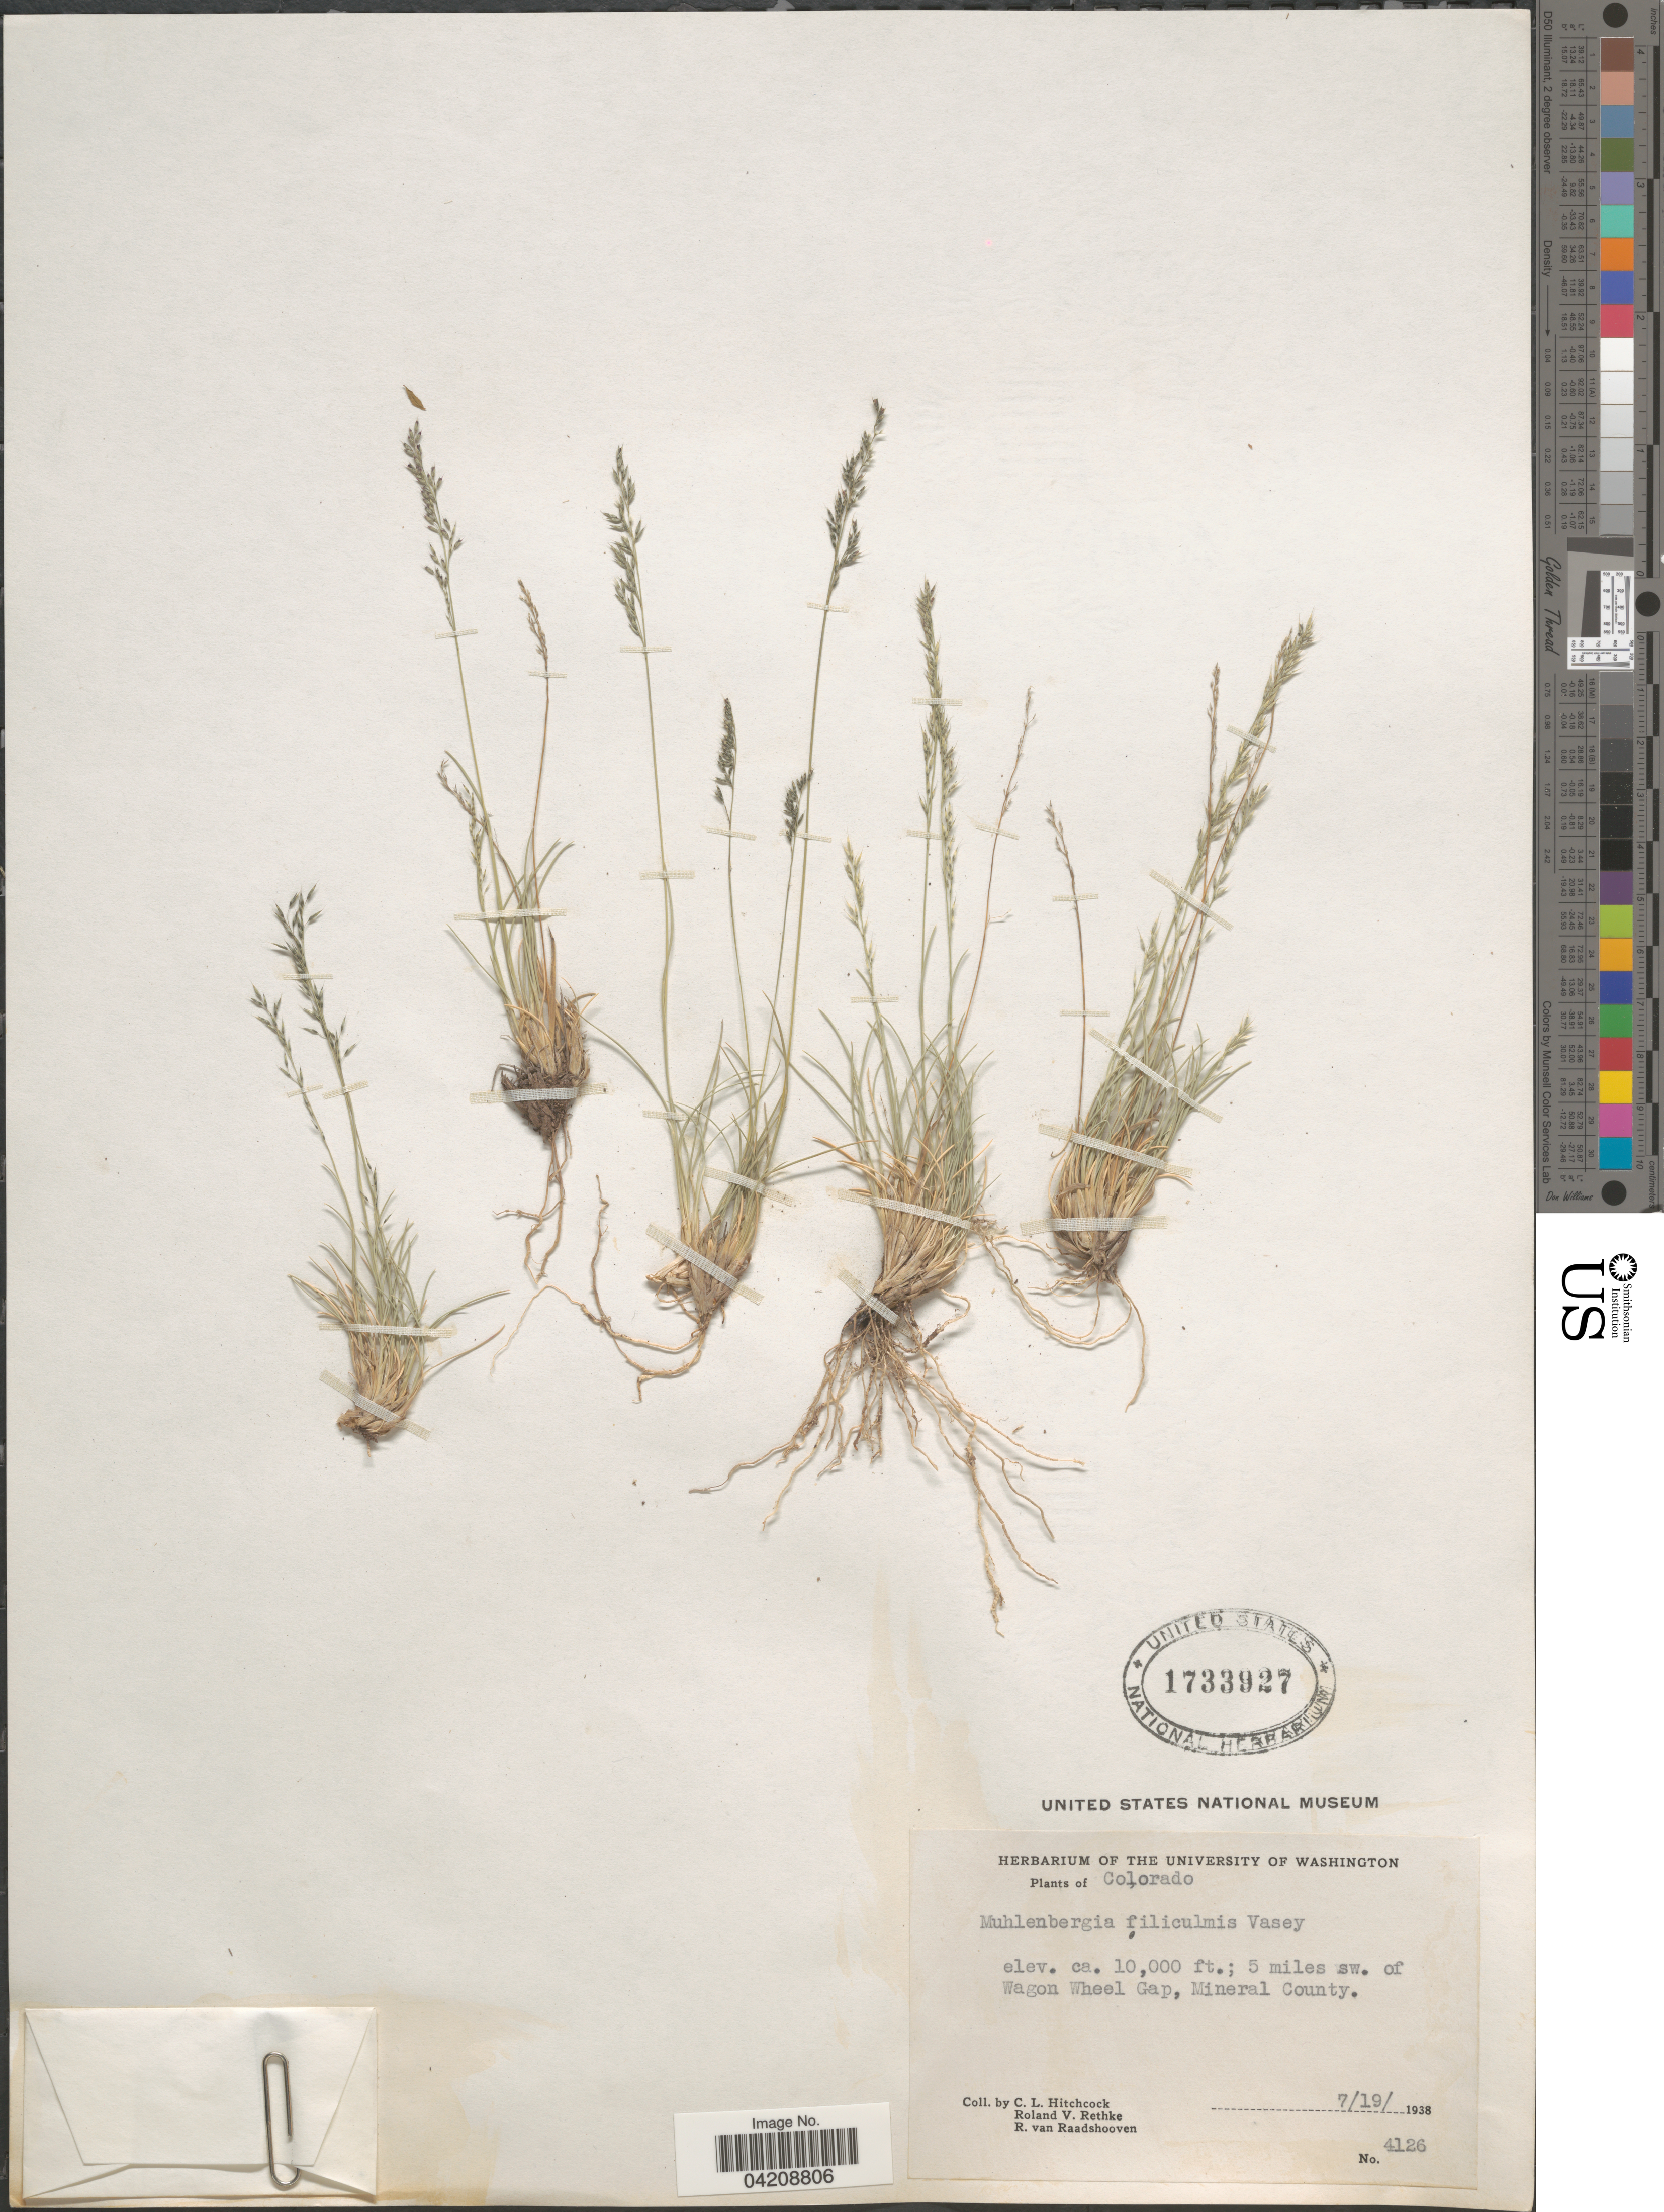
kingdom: Plantae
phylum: Tracheophyta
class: Liliopsida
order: Poales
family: Poaceae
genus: Muhlenbergia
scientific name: Muhlenbergia filiculmis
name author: Vasey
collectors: C. L. Hitchcock, R. Rethke & R. Raadshooven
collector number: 4126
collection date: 1938-07-19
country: United States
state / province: Colorado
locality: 5 miles sw. of Wagon Wheel Gap, Mineral County.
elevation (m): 3048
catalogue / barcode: US 1733927